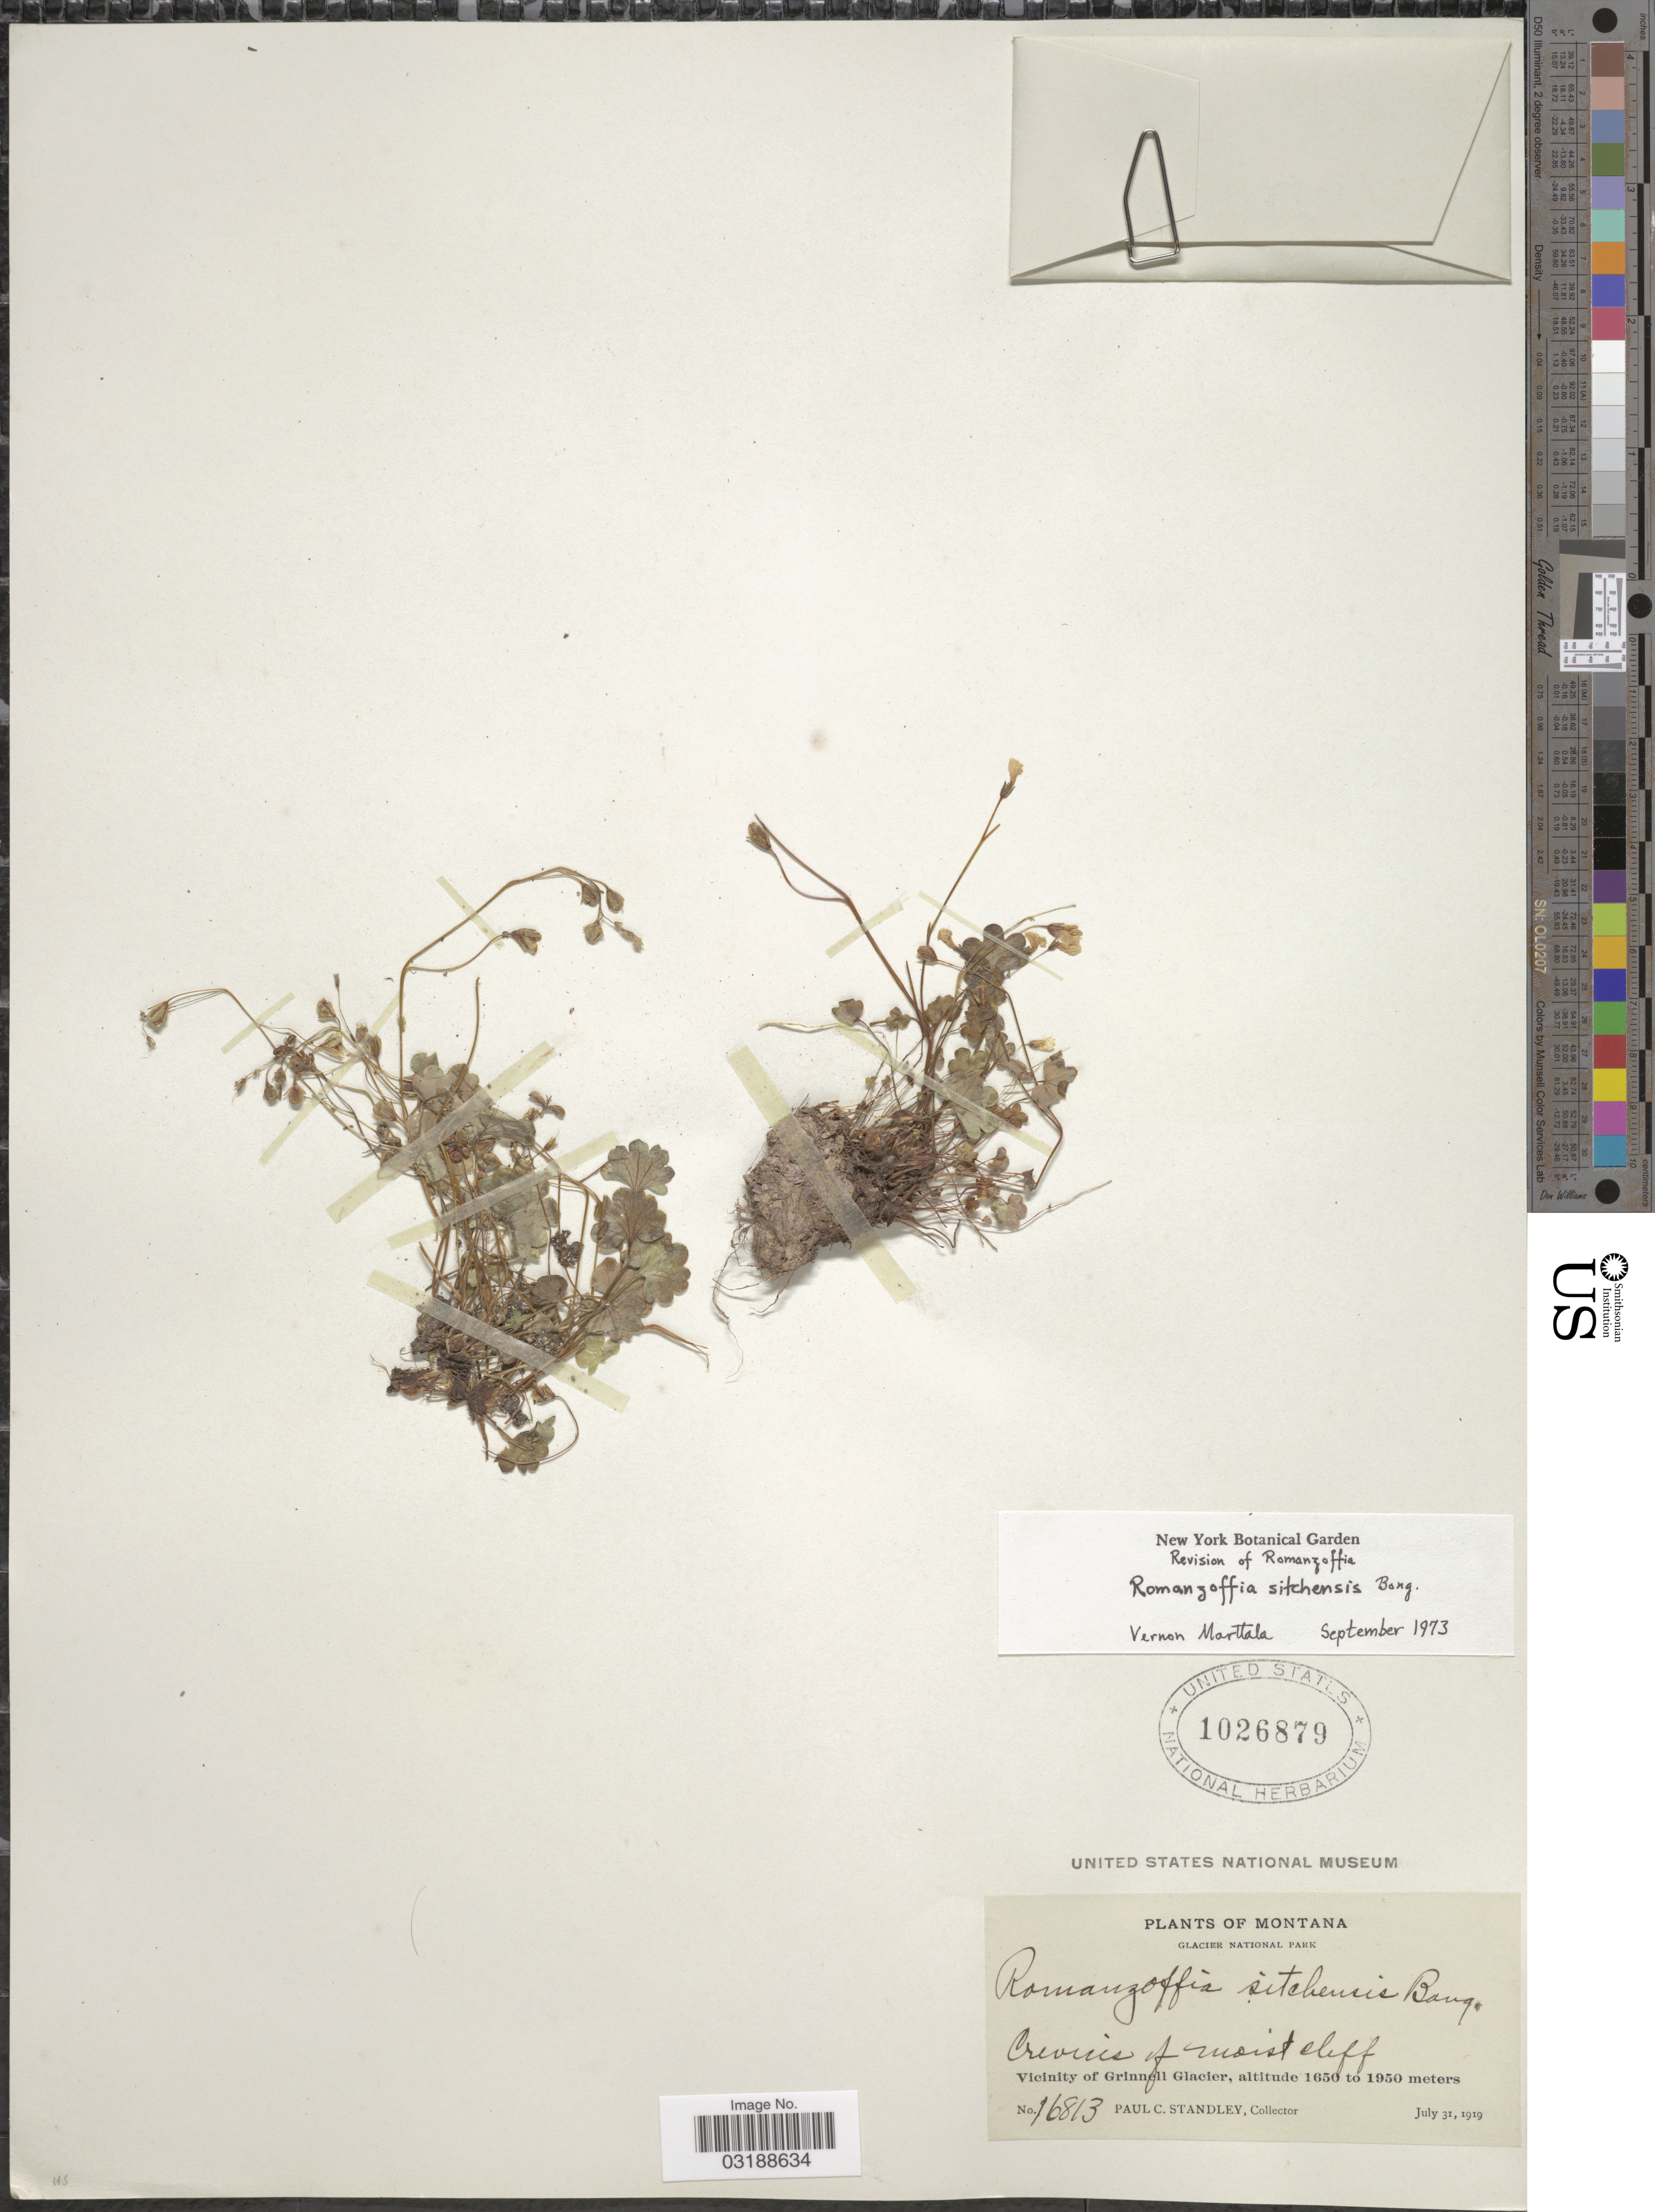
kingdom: Plantae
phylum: Tracheophyta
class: Magnoliopsida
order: Boraginales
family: Hydrophyllaceae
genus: Romanzoffia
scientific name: Romanzoffia sitchensis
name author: Bong.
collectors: P. C. Standley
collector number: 16813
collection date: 1919-07-31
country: United States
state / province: Montana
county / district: Glacier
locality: Glacier National Park, Vicinity of Grinnell Glacier.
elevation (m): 1650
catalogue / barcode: US 1026879